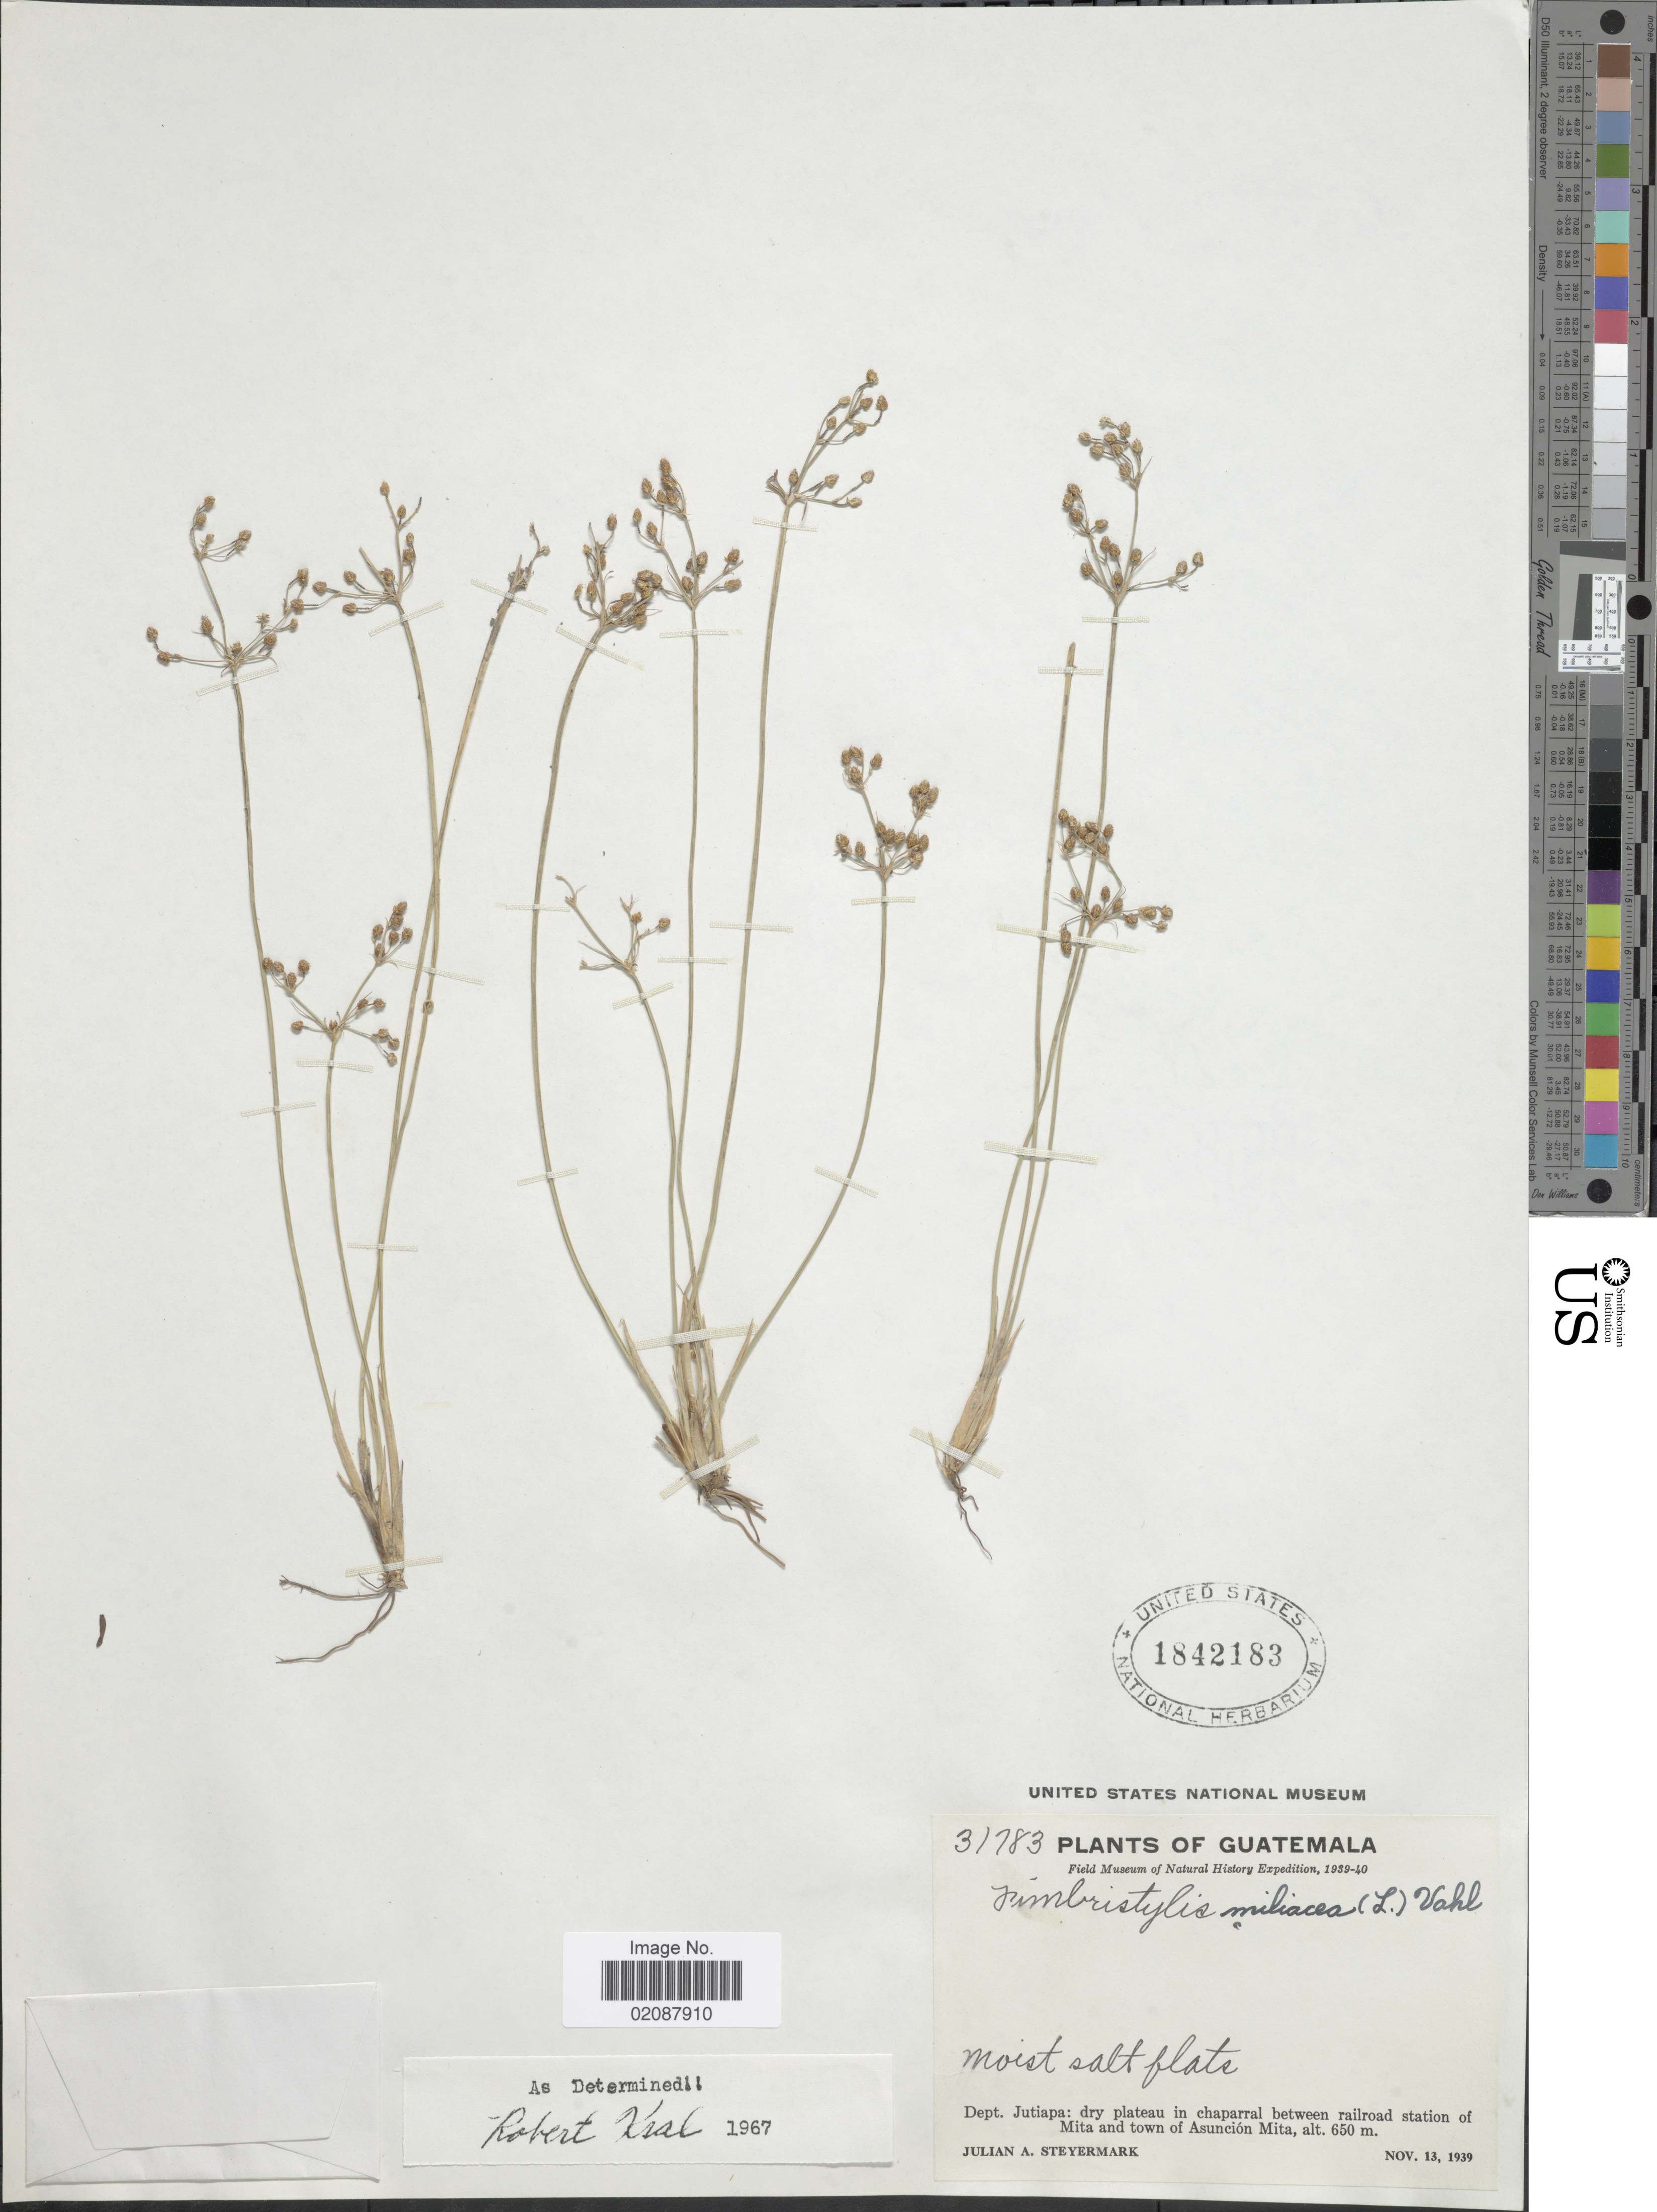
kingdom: Plantae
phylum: Tracheophyta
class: Liliopsida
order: Poales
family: Cyperaceae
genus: Fimbristylis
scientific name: Fimbristylis littoralis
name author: Gaudich.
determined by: Strong, M. T., (US), Smithsonian Institution - National Museum of Natural History (UNITED STATES)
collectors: J. Steyermark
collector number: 31783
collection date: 1939-11-13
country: Guatemala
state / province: Jutiapa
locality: Dept. Jutiapa: dry plateau in chaparral between railroad station of Mita and town of Asuncion Mita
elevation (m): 650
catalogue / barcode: US 1842183